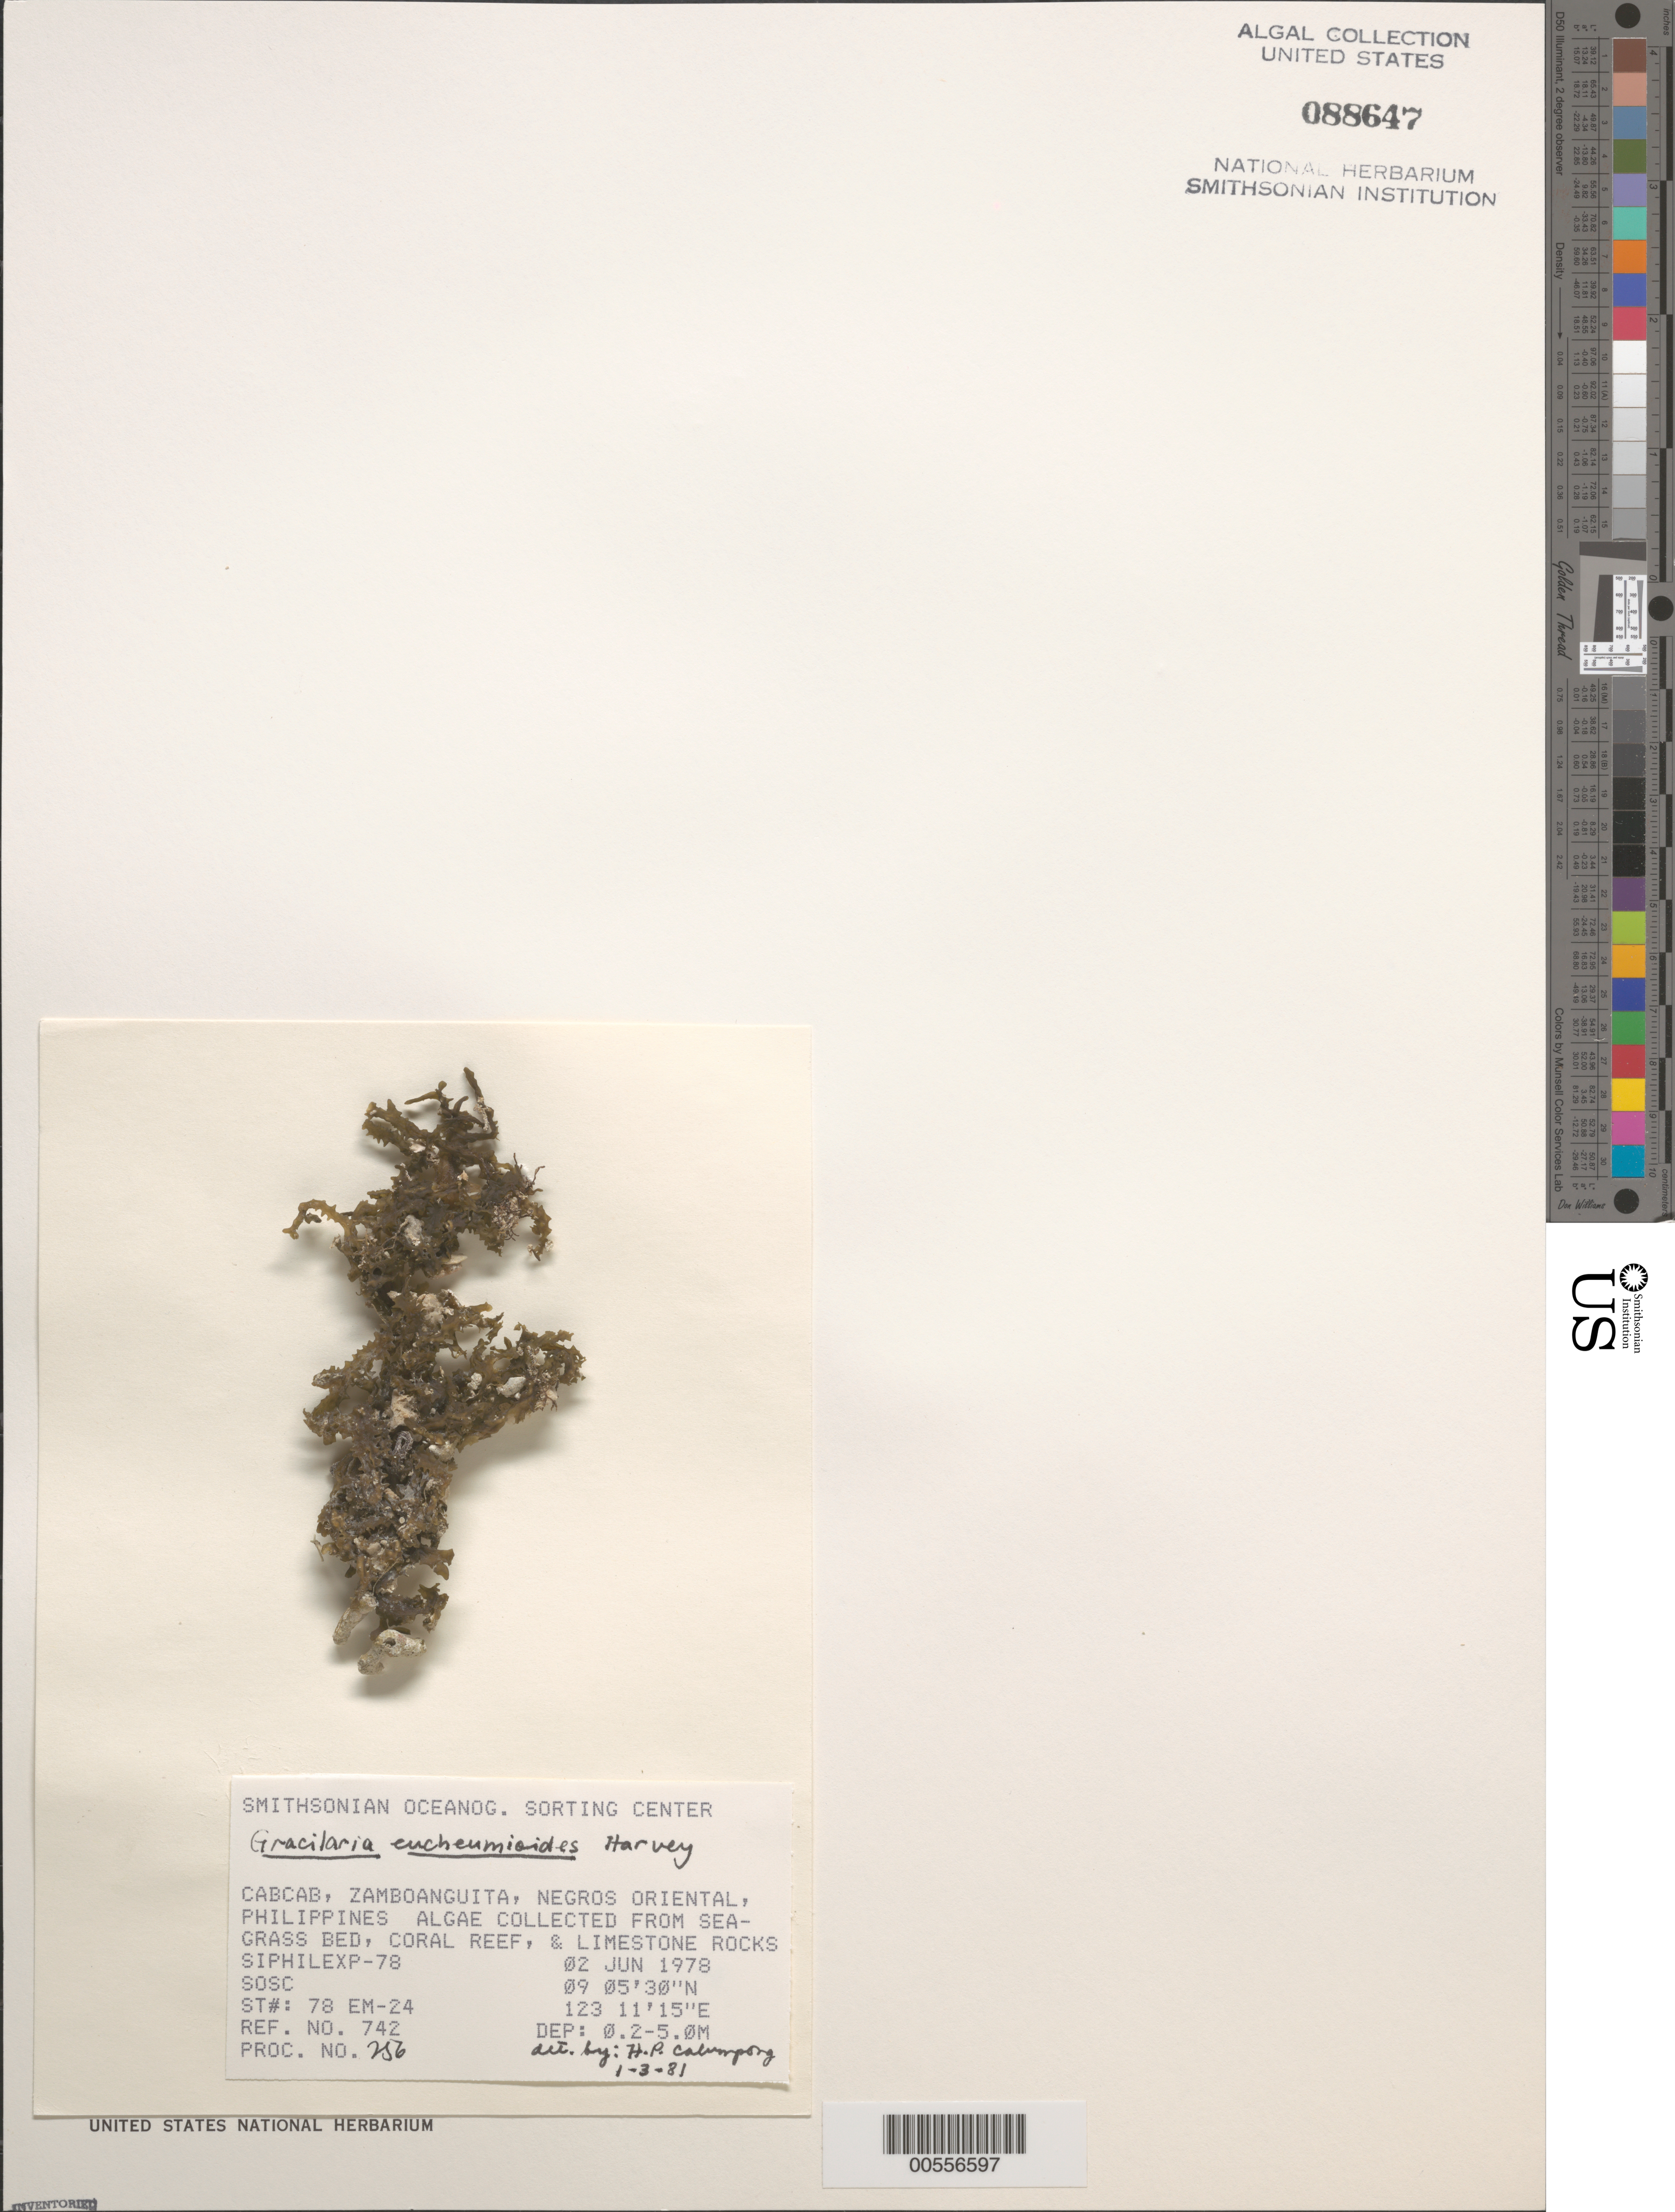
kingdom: Plantae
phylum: Rhodophyta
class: Florideophyceae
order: Gracilariales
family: Gracilariaceae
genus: Gracilaria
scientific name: Gracilaria eucheumioides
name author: Harv.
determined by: Calumpong, H. P.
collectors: SOSC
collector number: Station 78 Em-24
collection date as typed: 02 Jun 1978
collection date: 1978-06-02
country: Philippines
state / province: Central Visayas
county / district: Negros Oriental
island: Negros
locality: Cabcab, Zamboanguita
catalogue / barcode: US 88647